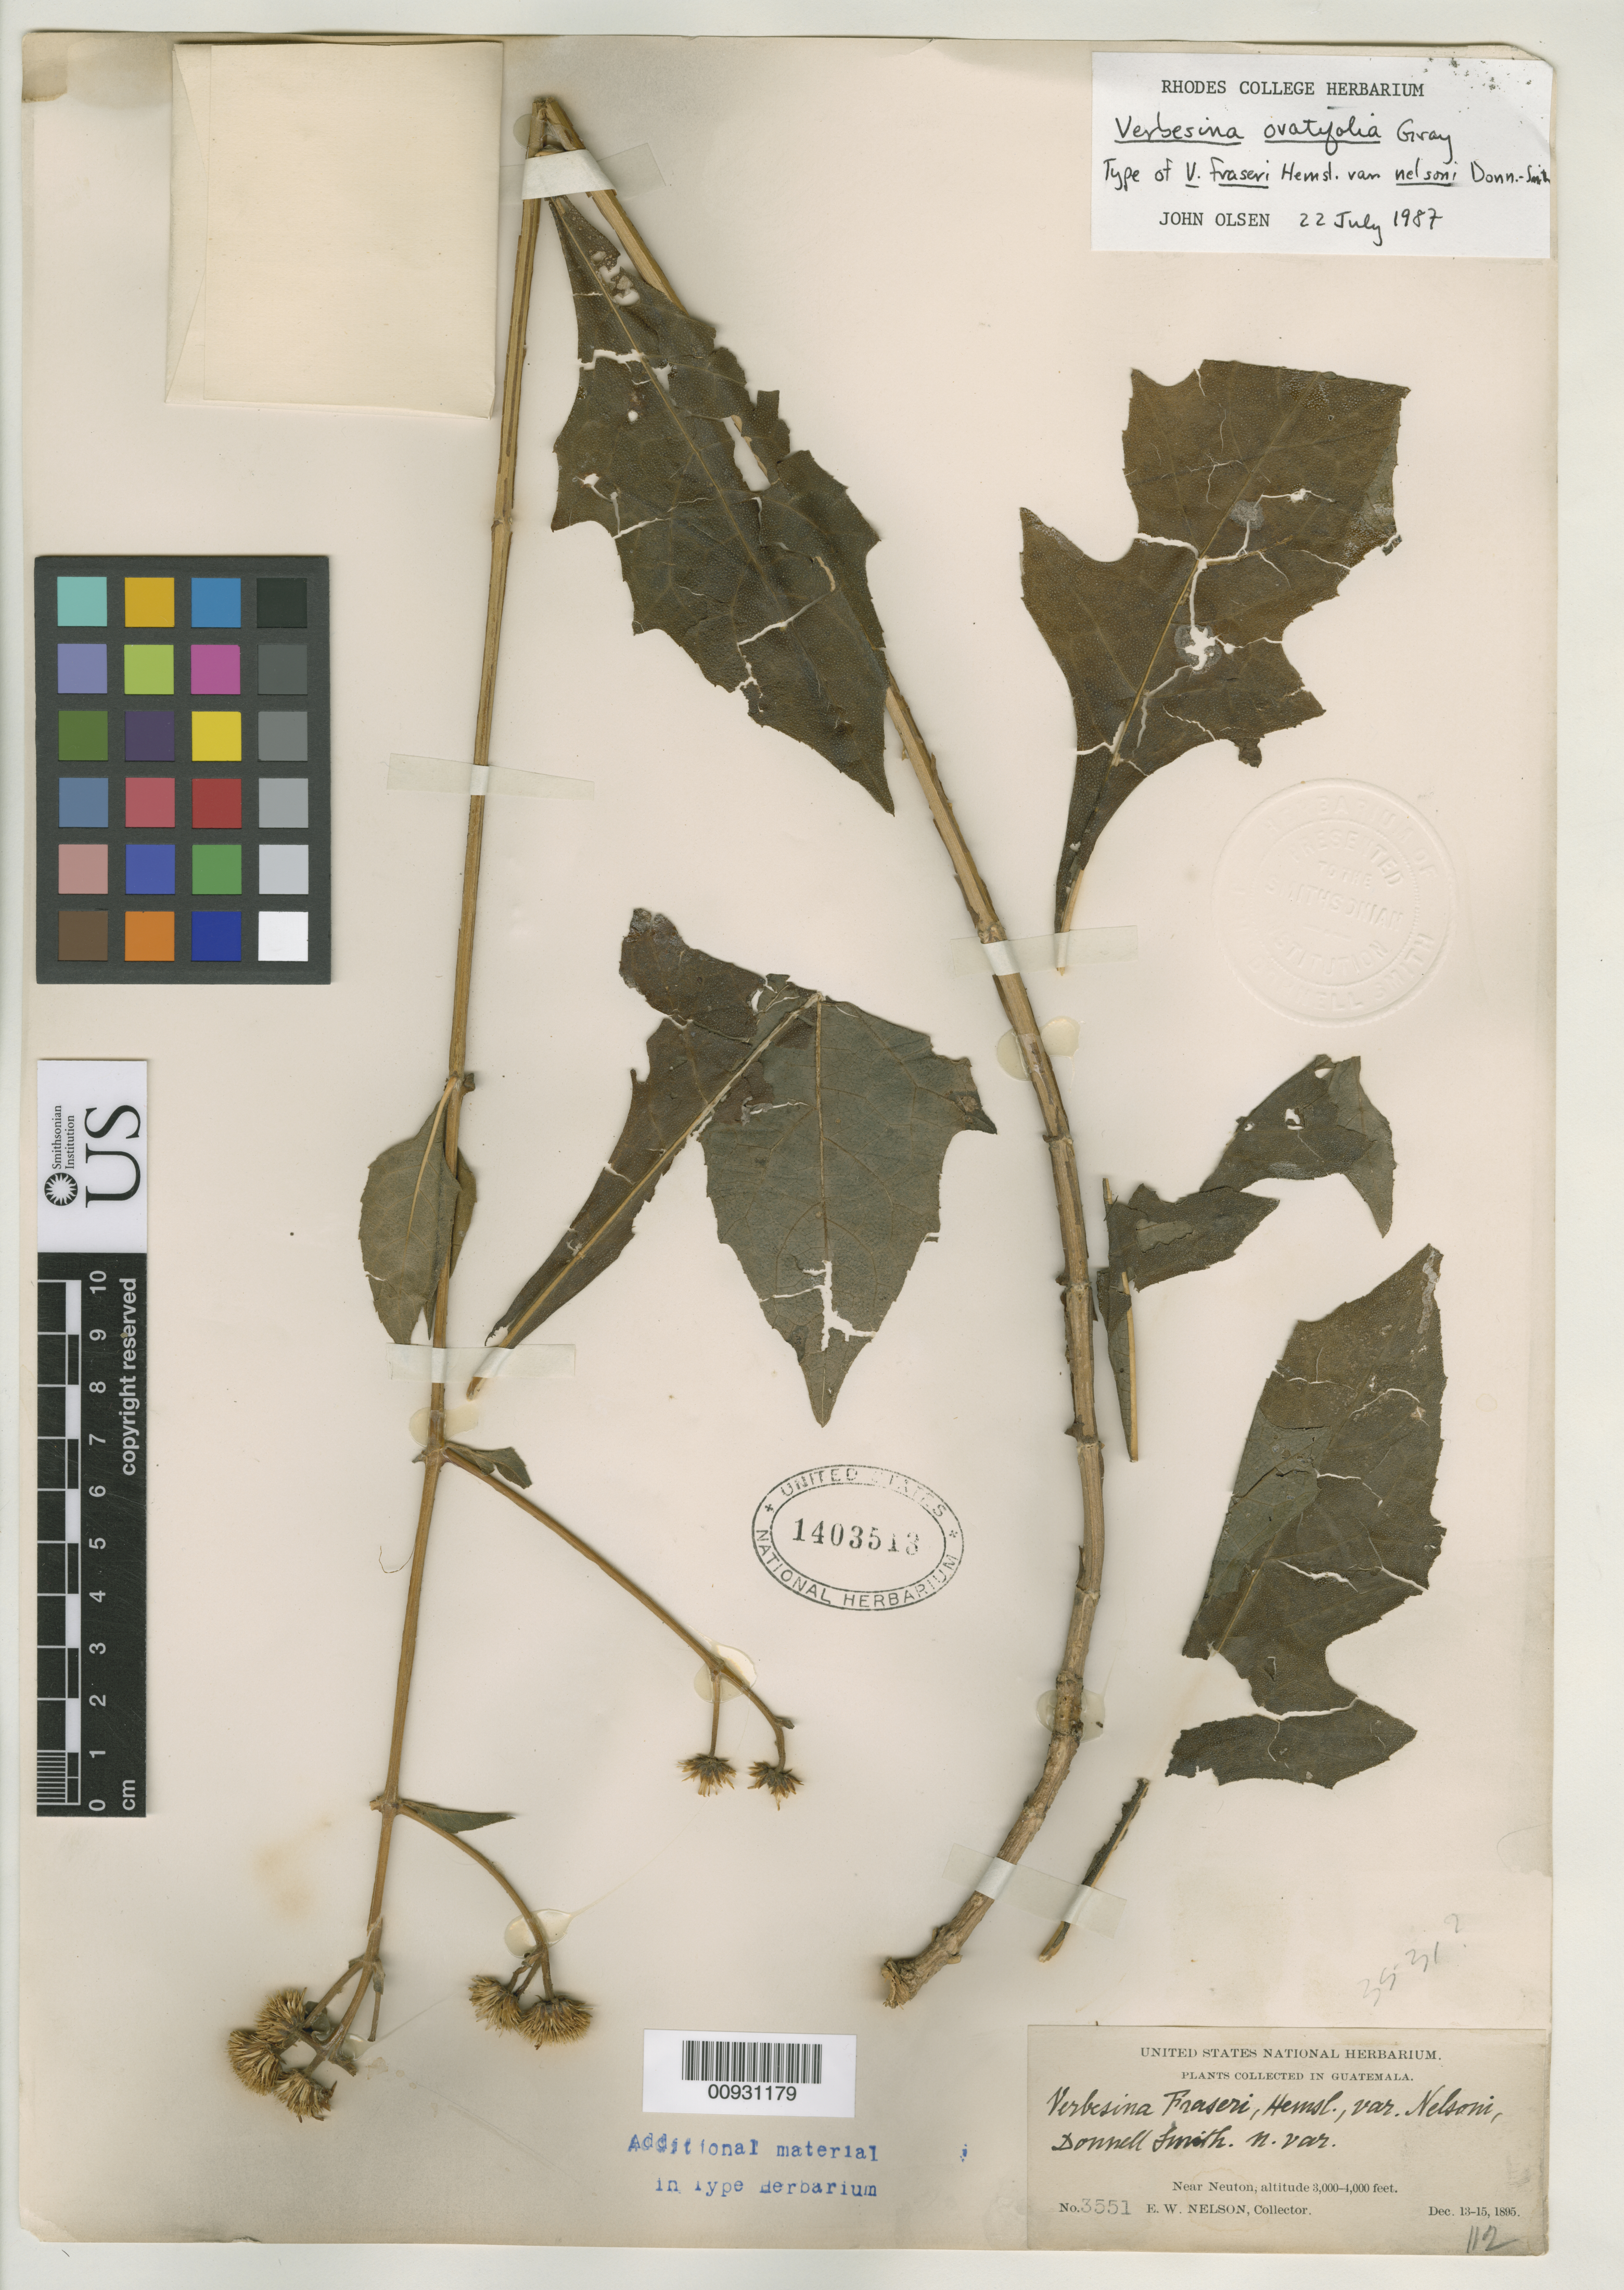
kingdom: Plantae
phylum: Tracheophyta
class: Magnoliopsida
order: Asterales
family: Asteraceae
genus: Verbesina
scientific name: Verbesina fraseri var. nelsoni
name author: Donn. Sm.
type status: Isolectotype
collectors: E. W. Nelson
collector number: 3551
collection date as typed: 13 Dec 1895 to 15 Dec 1895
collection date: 1895-12-13/1895-12-15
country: Guatemala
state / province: Huehuetenango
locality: Near Neuton.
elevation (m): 914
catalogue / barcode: US 1403513